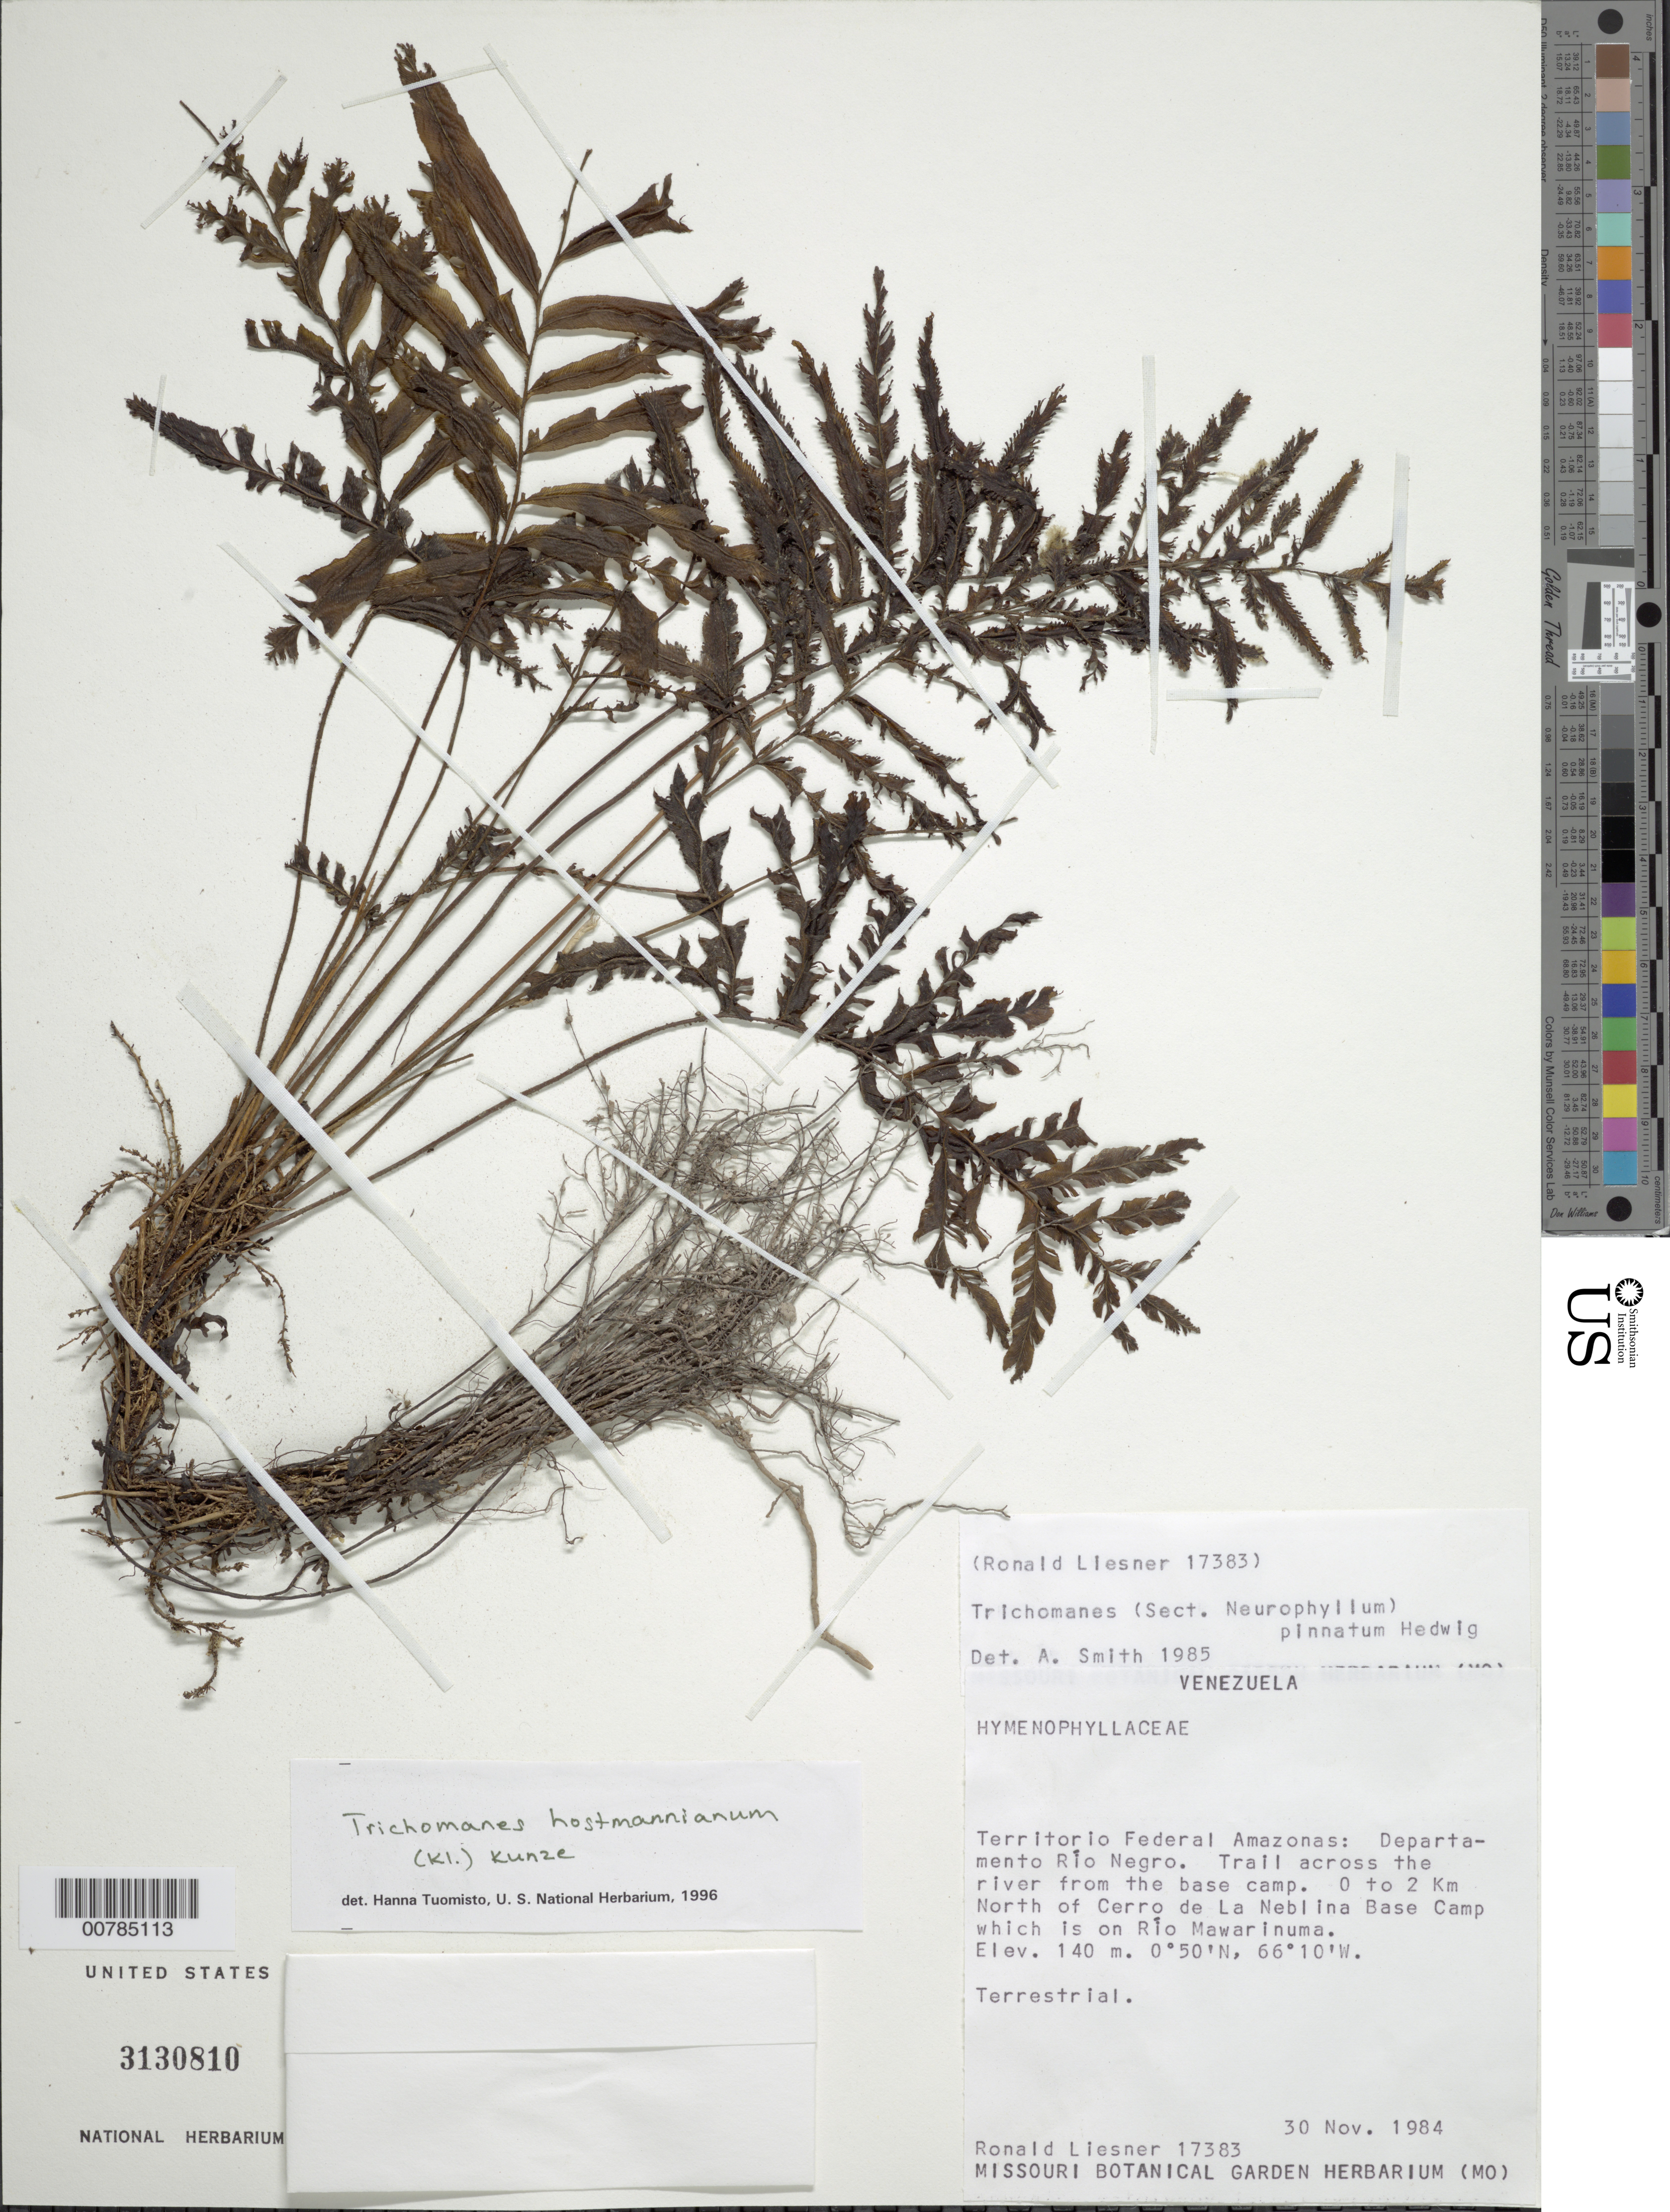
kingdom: Plantae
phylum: Tracheophyta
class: Polypodiopsida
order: Hymenophyllales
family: Hymenophyllaceae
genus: Trichomanes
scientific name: Trichomanes hostmannianum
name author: (Klotzsch) Kunze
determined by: Tuomisto, Hanna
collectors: R. L. Liesner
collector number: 17383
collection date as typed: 30-Nov-84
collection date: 1984-11-30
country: Venezuela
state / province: Amazonas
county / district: Río Negro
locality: Río Mawarinuma, 0-2 km N of Cerro de La Neblina Base Camp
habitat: Trail across river from base camp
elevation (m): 140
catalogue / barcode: US 3130810